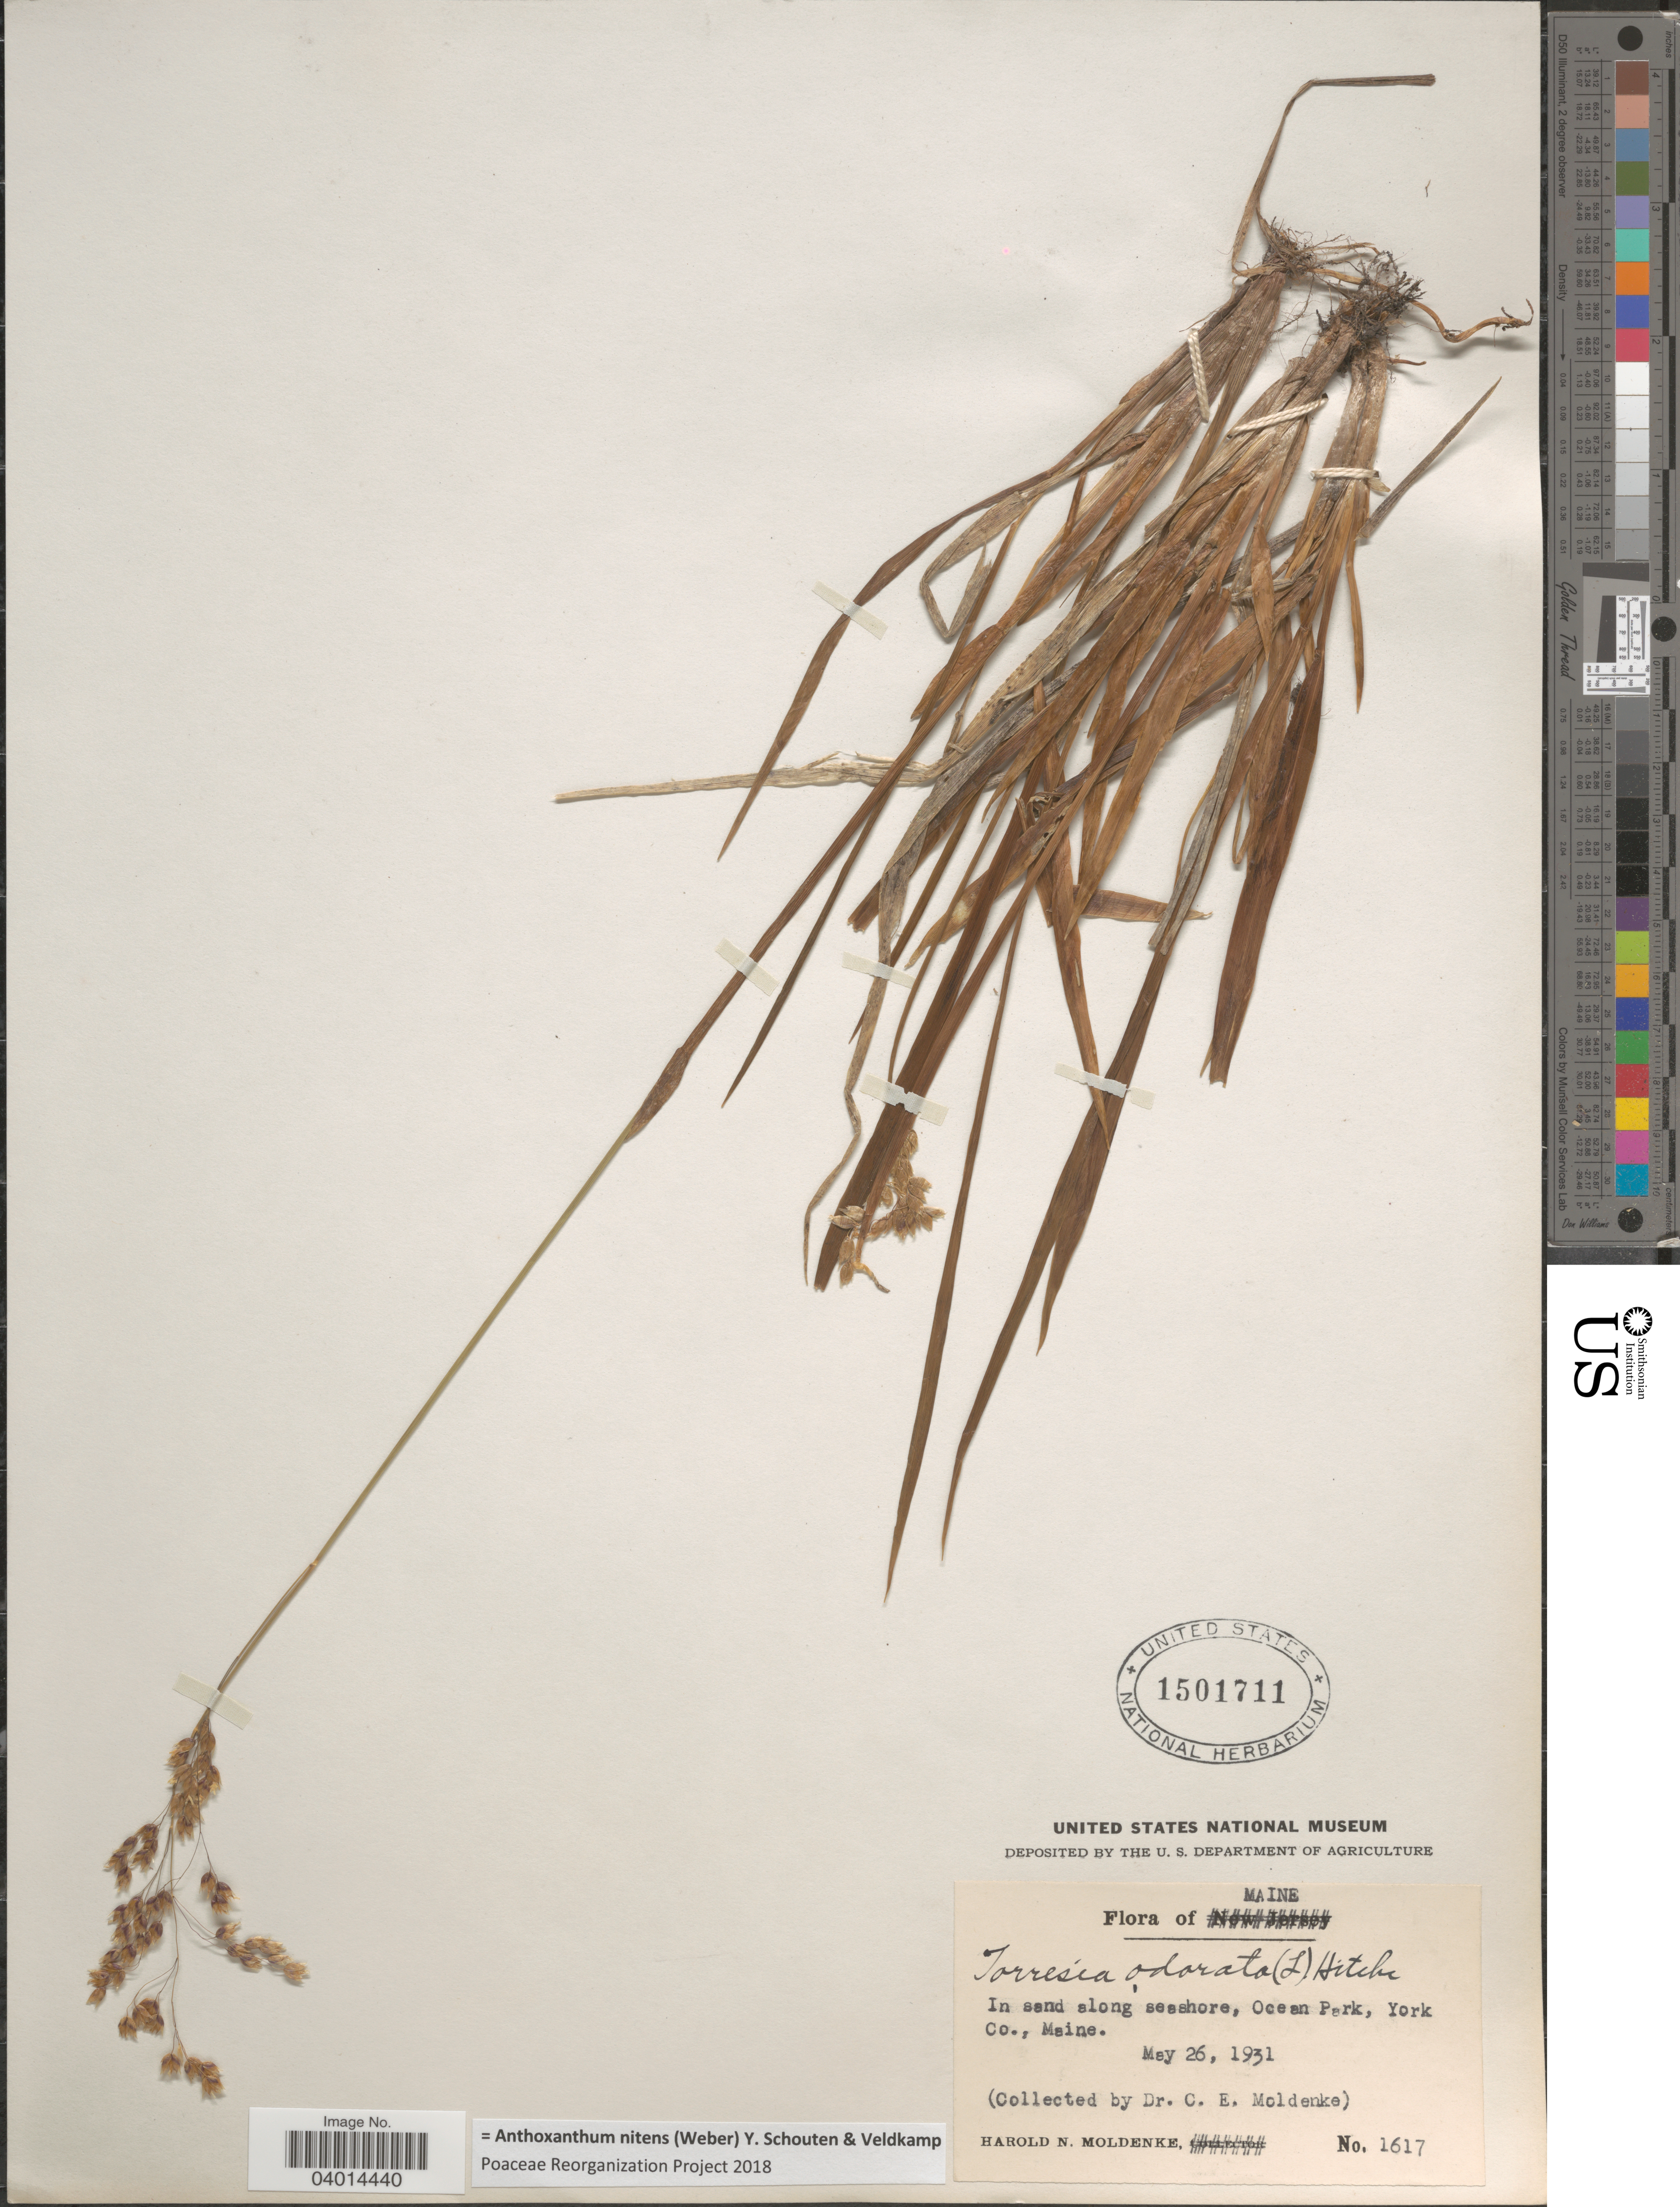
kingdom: Plantae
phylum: Tracheophyta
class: Liliopsida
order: Poales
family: Poaceae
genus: Anthoxanthum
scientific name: Anthoxanthum nitens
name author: (G.H. Weber) R.T.A. Schouten & Veldkamp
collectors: H. N. Moldenke & C. Moldenke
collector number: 1617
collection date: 1931-05-26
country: United States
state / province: Maine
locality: Along seashore, Ocean Park, York Co.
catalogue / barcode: US 1501711